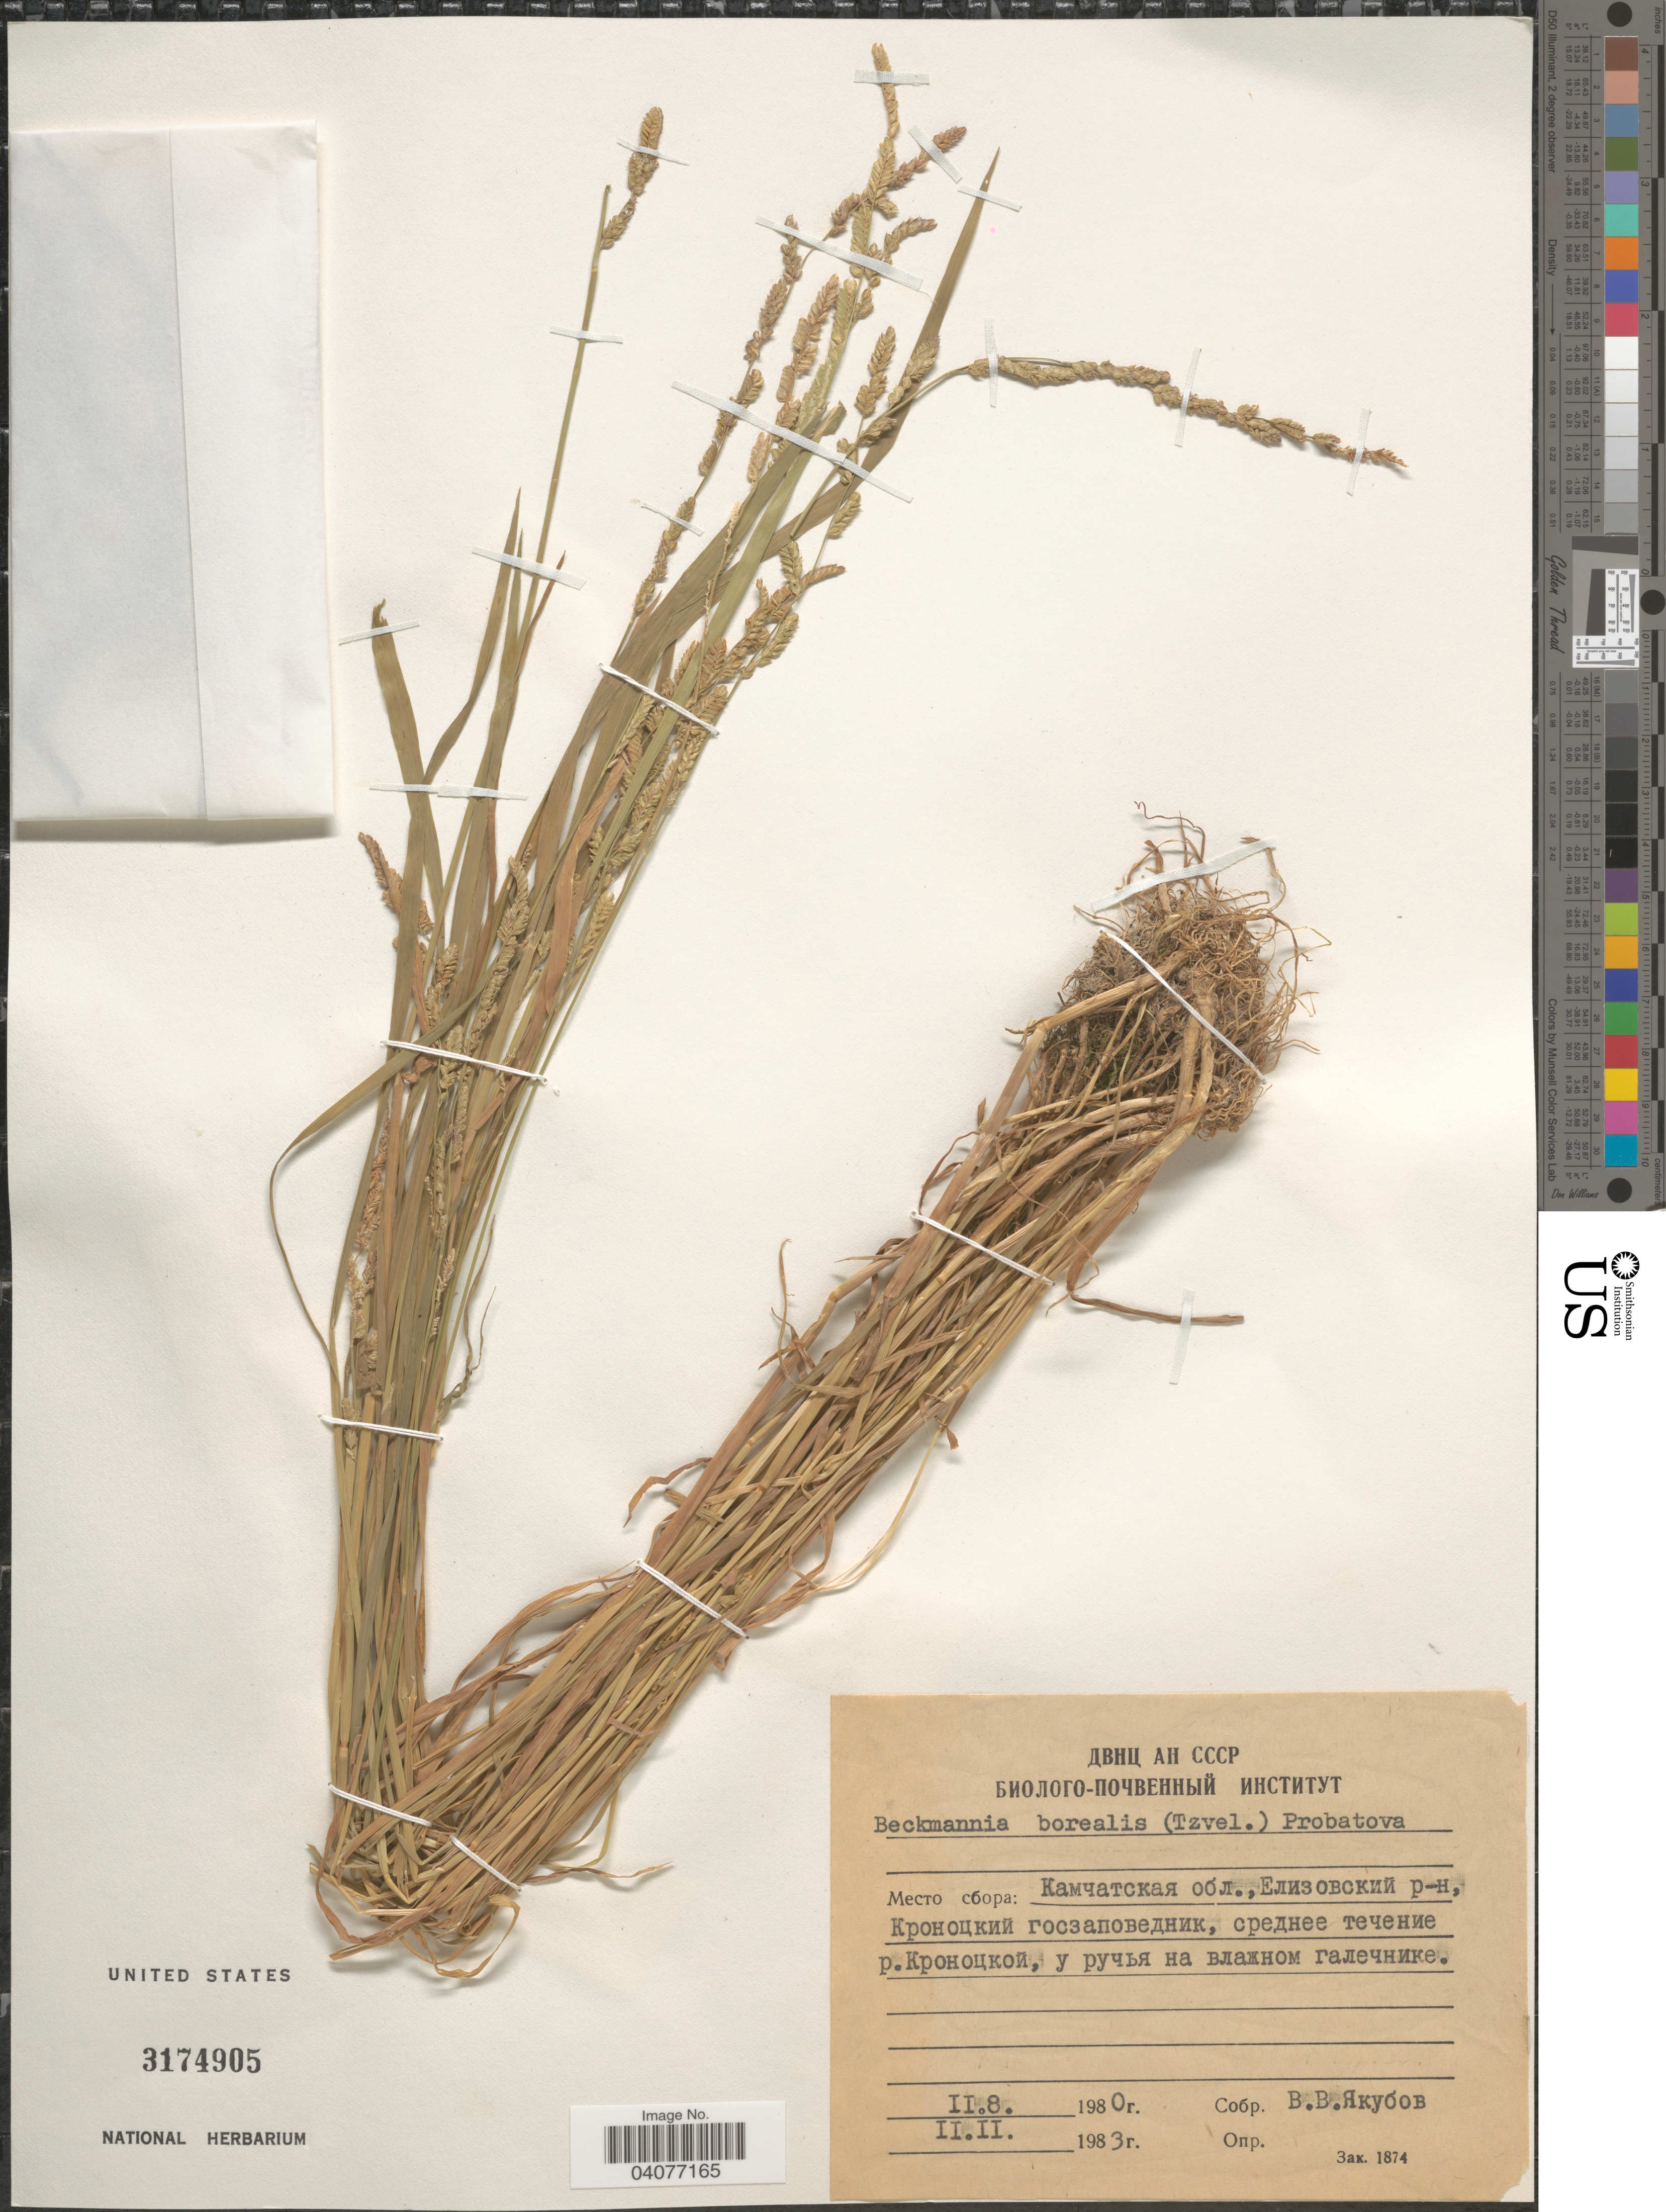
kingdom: Plantae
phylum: Tracheophyta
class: Liliopsida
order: Poales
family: Poaceae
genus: Beckmannia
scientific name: Beckmannia eruciformis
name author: (L.) Host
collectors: V. Yakubov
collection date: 1980-08-11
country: Russian Federation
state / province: Kamchatka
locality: District Elizovskiy, Kronotskiy Forest Reserve, middle flow of river Kronotskaya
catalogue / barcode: US 3174905